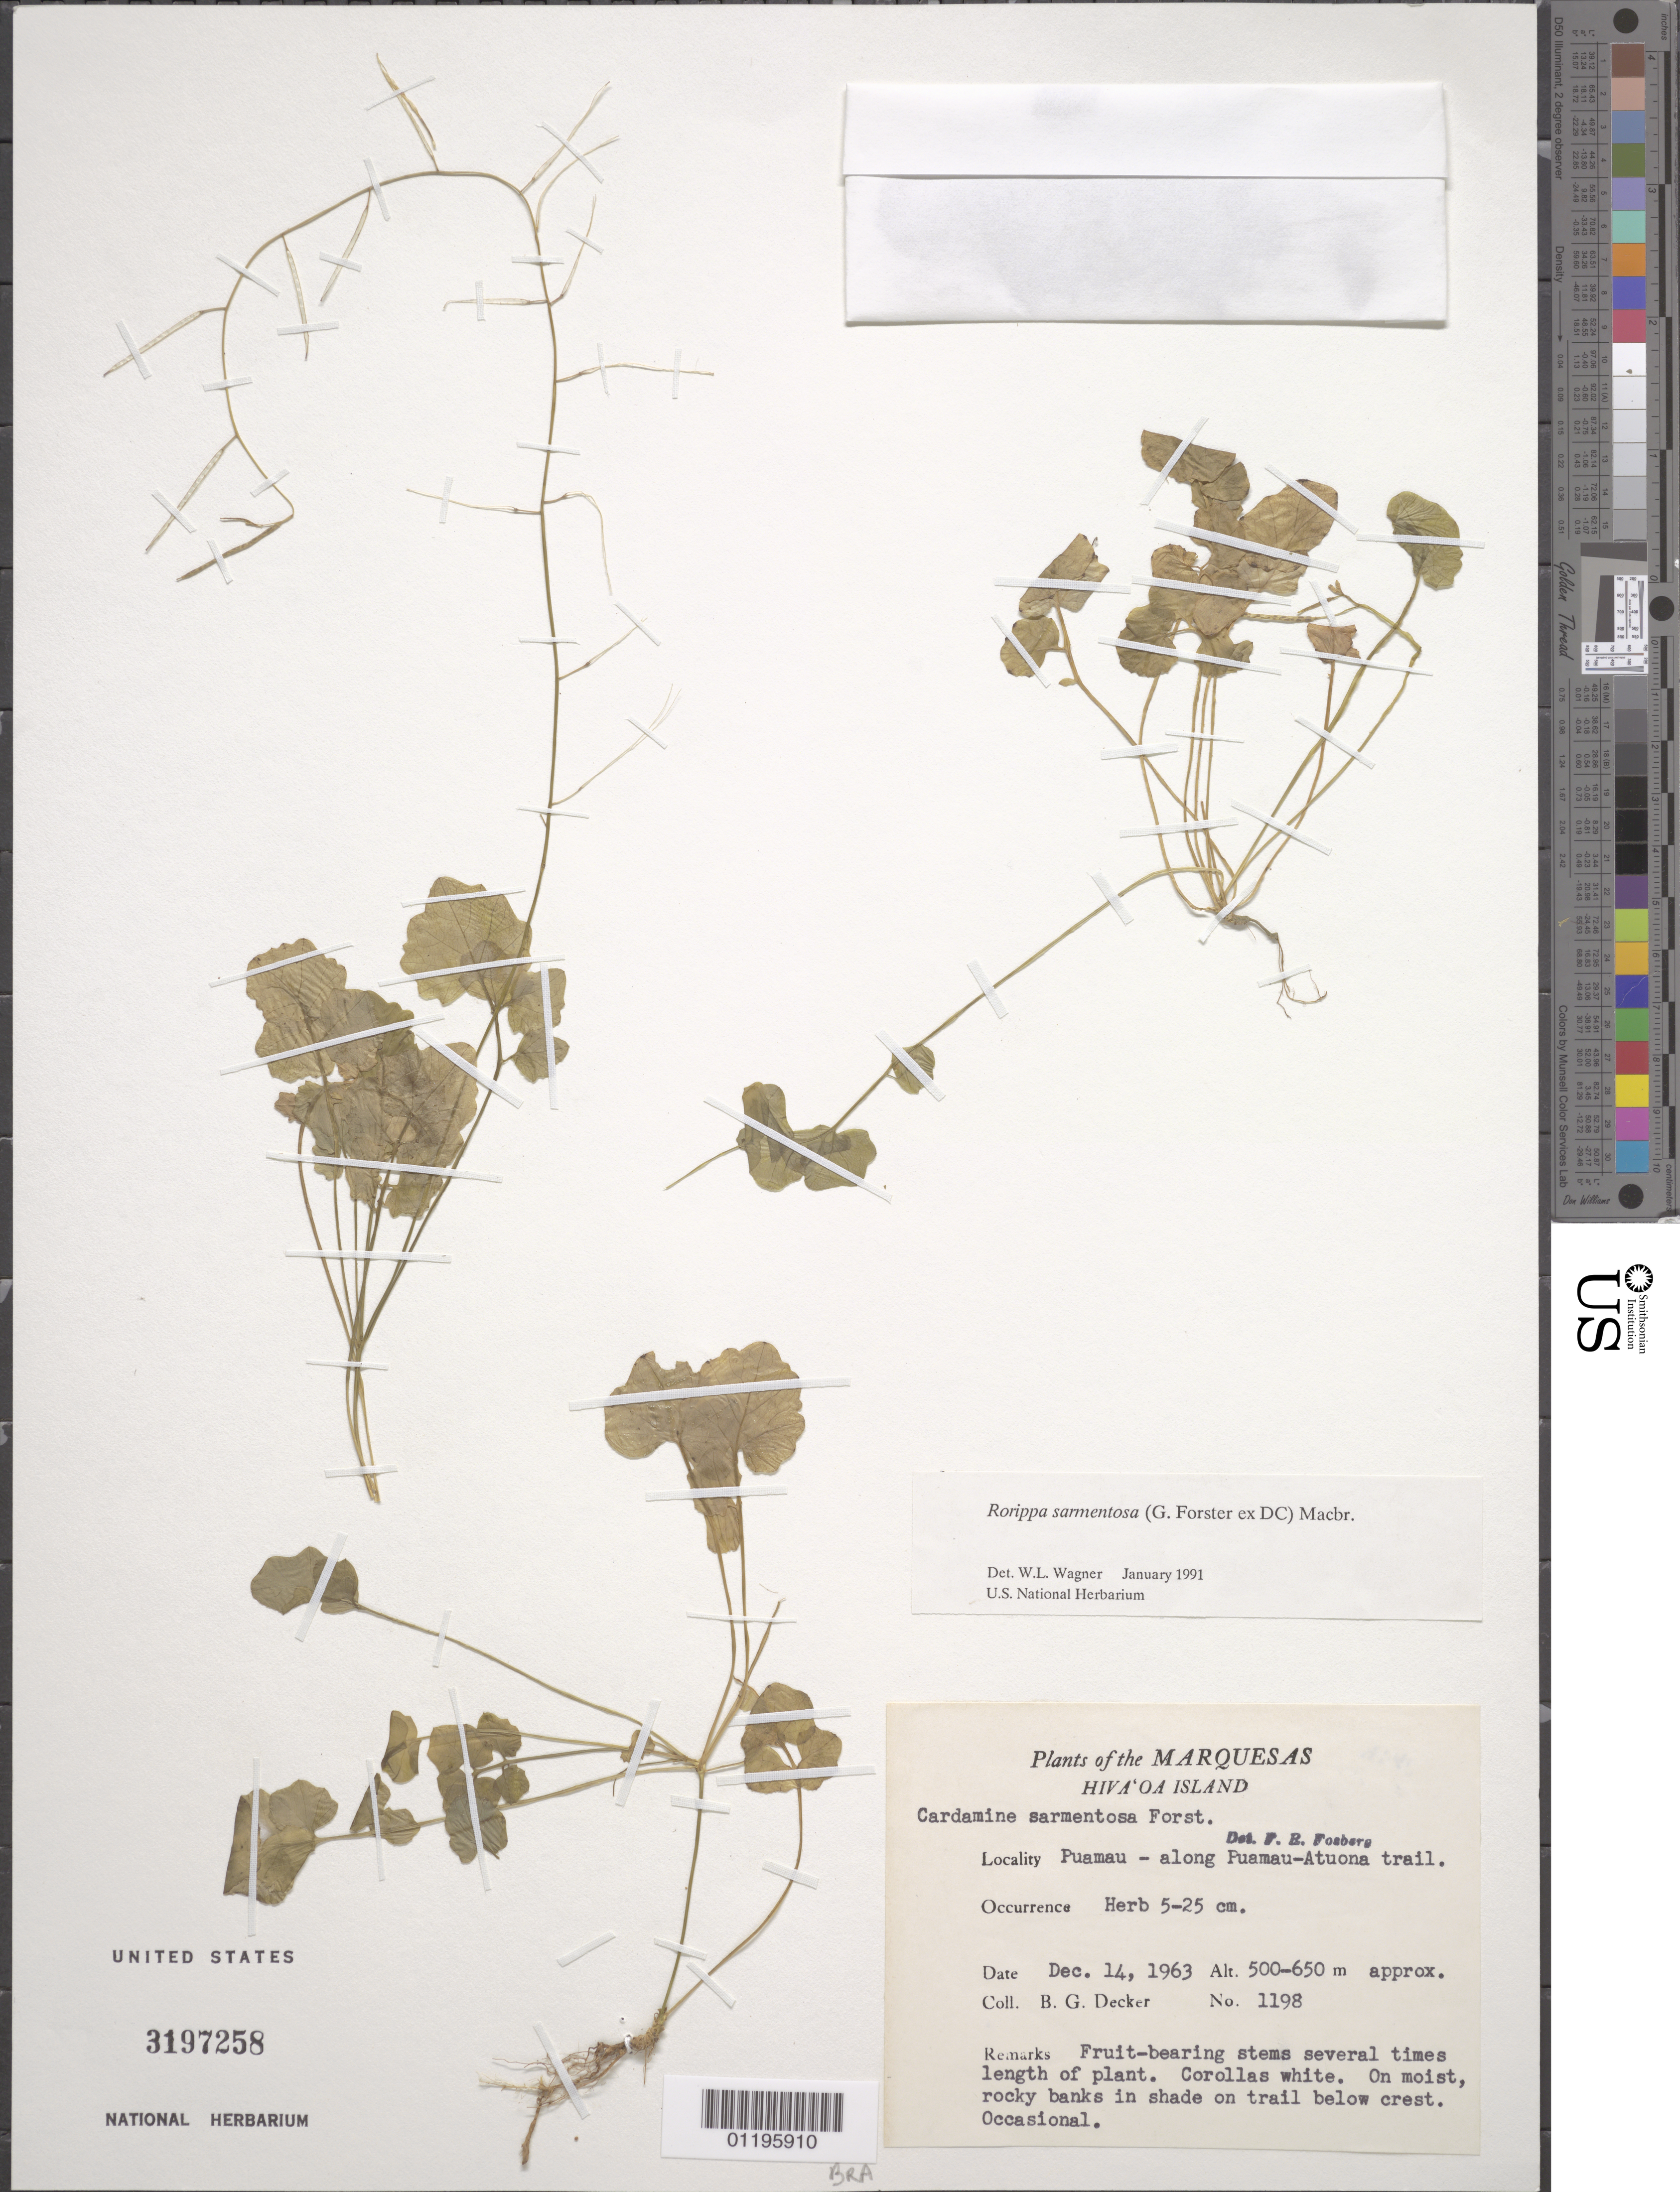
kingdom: Plantae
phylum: Tracheophyta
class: Magnoliopsida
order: Brassicales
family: Brassicaceae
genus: Rorippa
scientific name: Rorippa sarmentosa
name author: (Sol. ex G. Forst.) J.F. Macbr.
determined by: Wagner, W. L., (BOT), Smithsonian Institution - National Museum of Natural History (UNITED STATES)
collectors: B. G. Decker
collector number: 1198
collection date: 1963-12-14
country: French Polynesia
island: Hiva Oa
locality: Puamau, along Puamau-Atuona Trail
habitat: On moist, rocky banks in shade below crest. Occasional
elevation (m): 500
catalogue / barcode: US 3197258